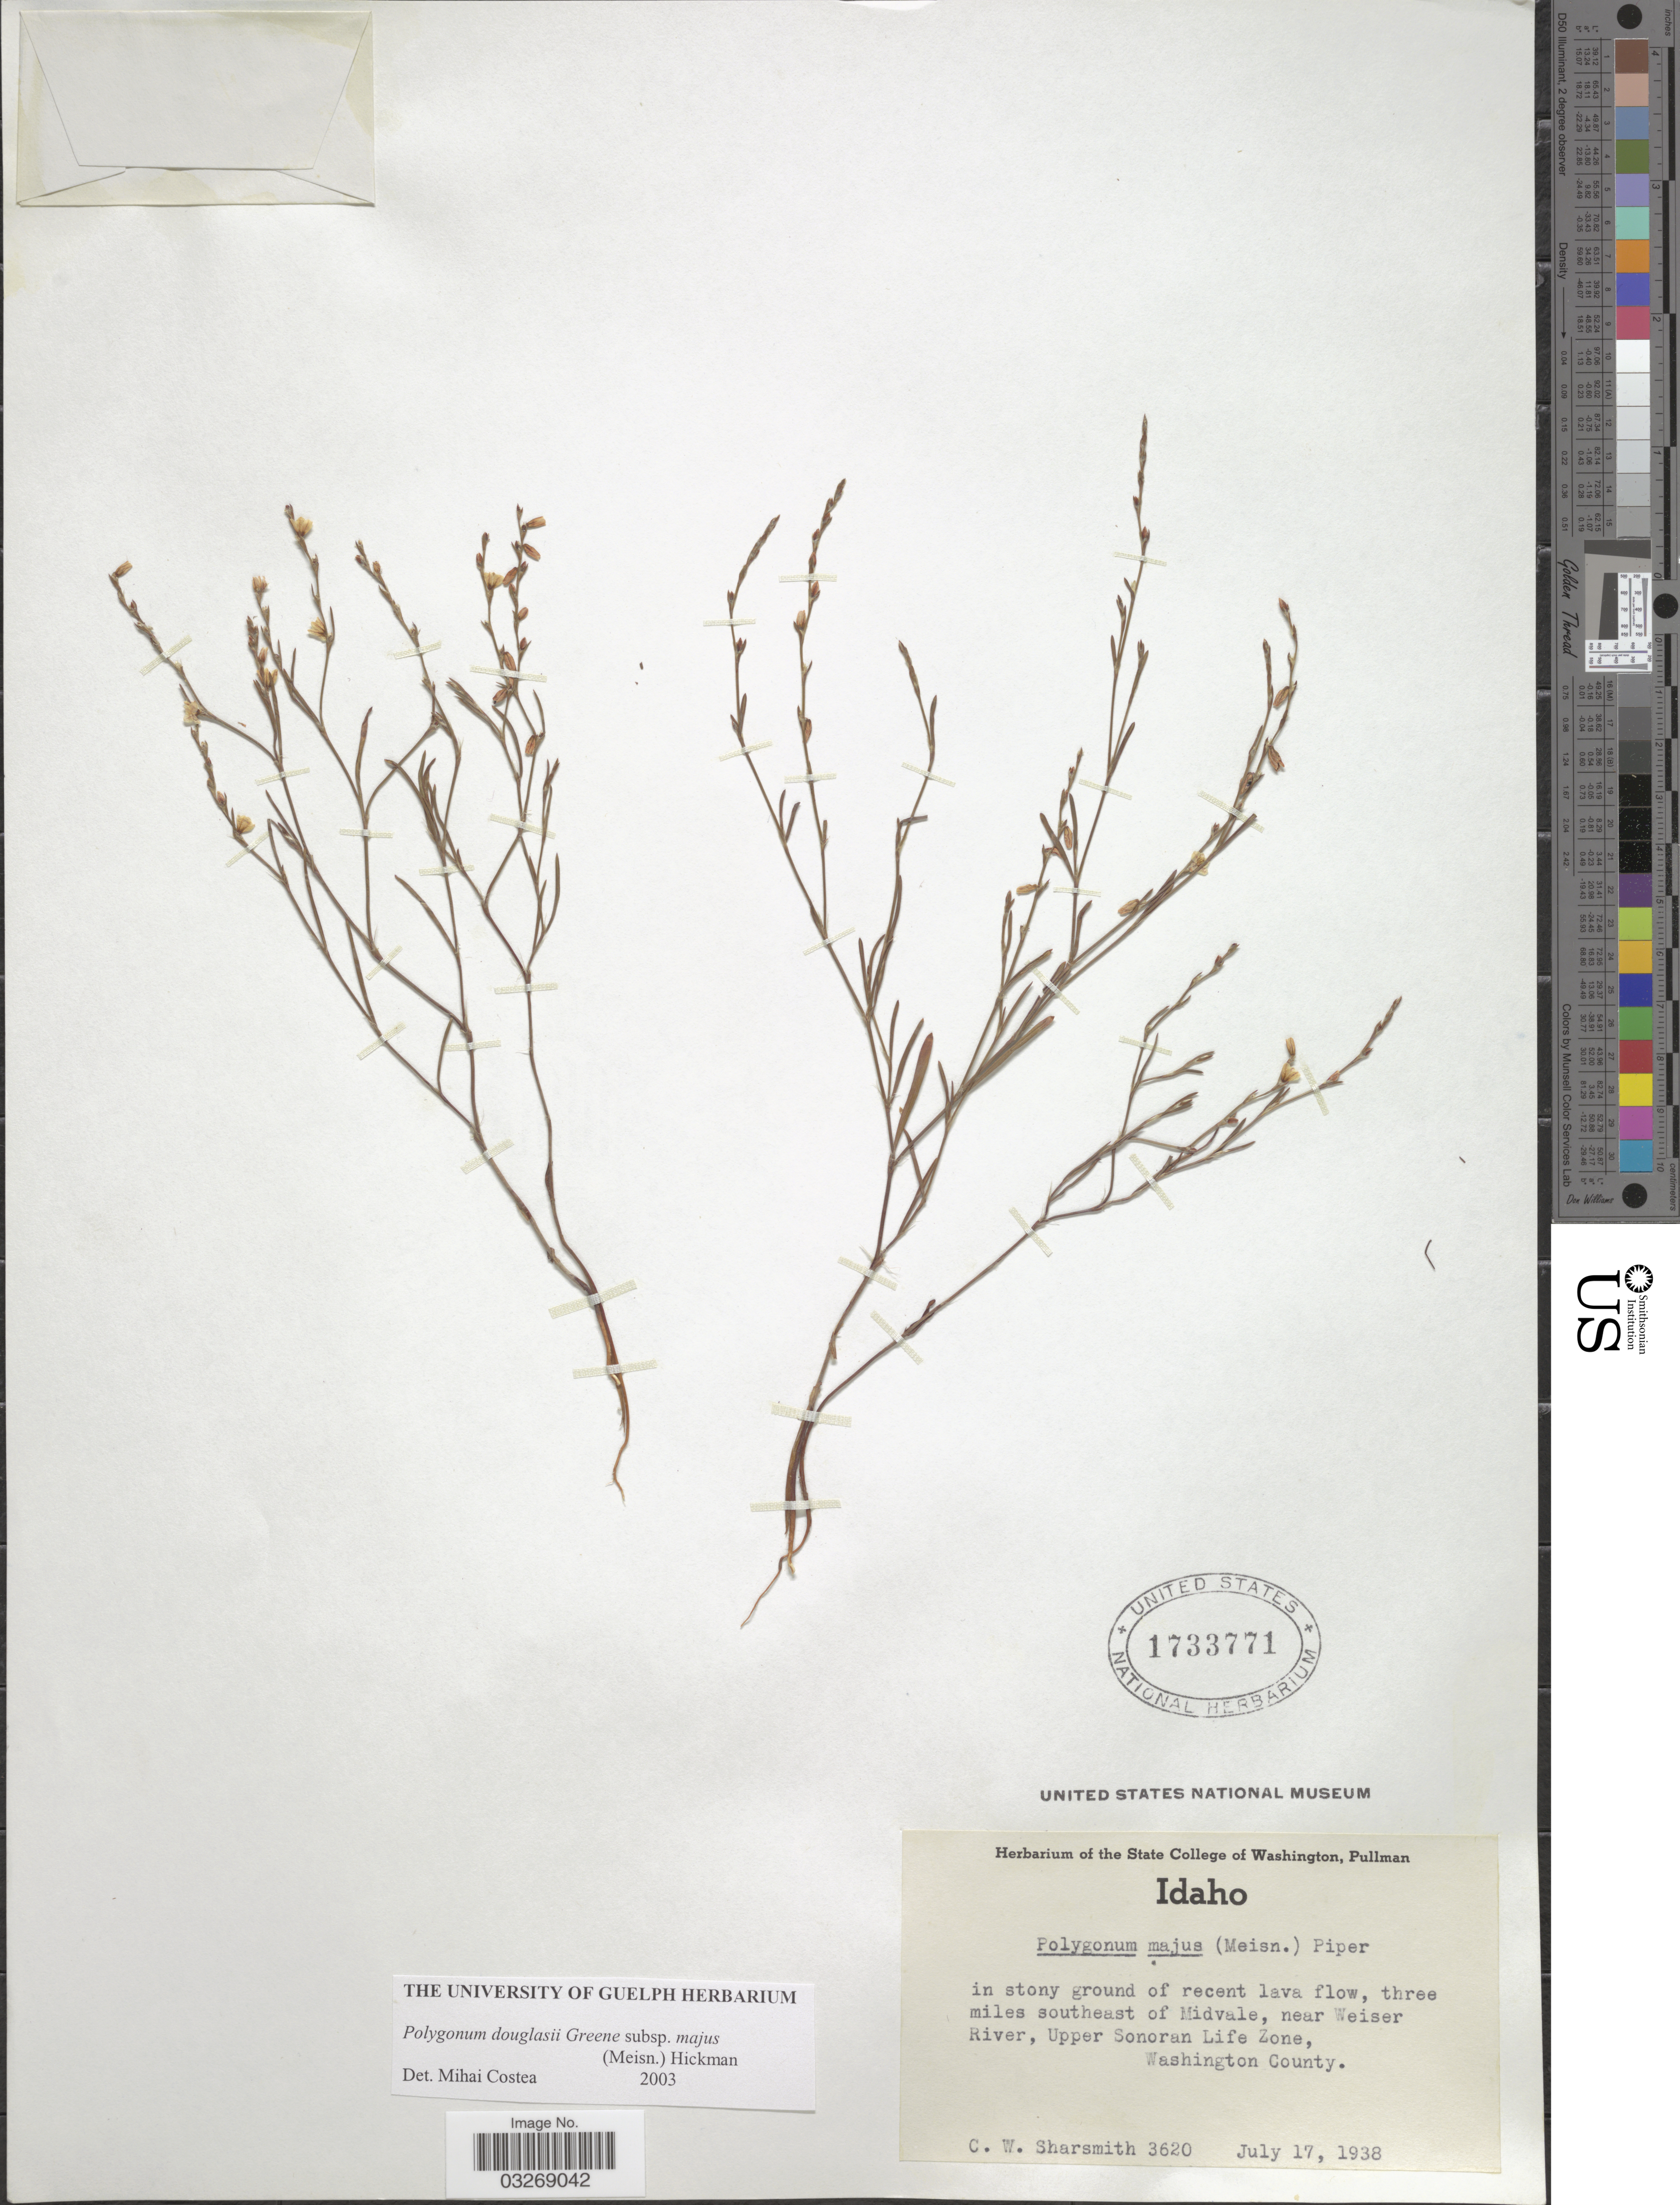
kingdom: Plantae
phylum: Tracheophyta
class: Magnoliopsida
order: Caryophyllales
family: Polygonaceae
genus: Polygonum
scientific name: Polygonum douglasii subsp. majus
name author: (Meisn.) Hickman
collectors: C. Sharsmith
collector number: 3620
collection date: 1938-07-17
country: United States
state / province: Idaho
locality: Three miles southeast of Midvale, near Weiser River, Upper Sonoran Life Zone, Washington County.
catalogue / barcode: US 1733771